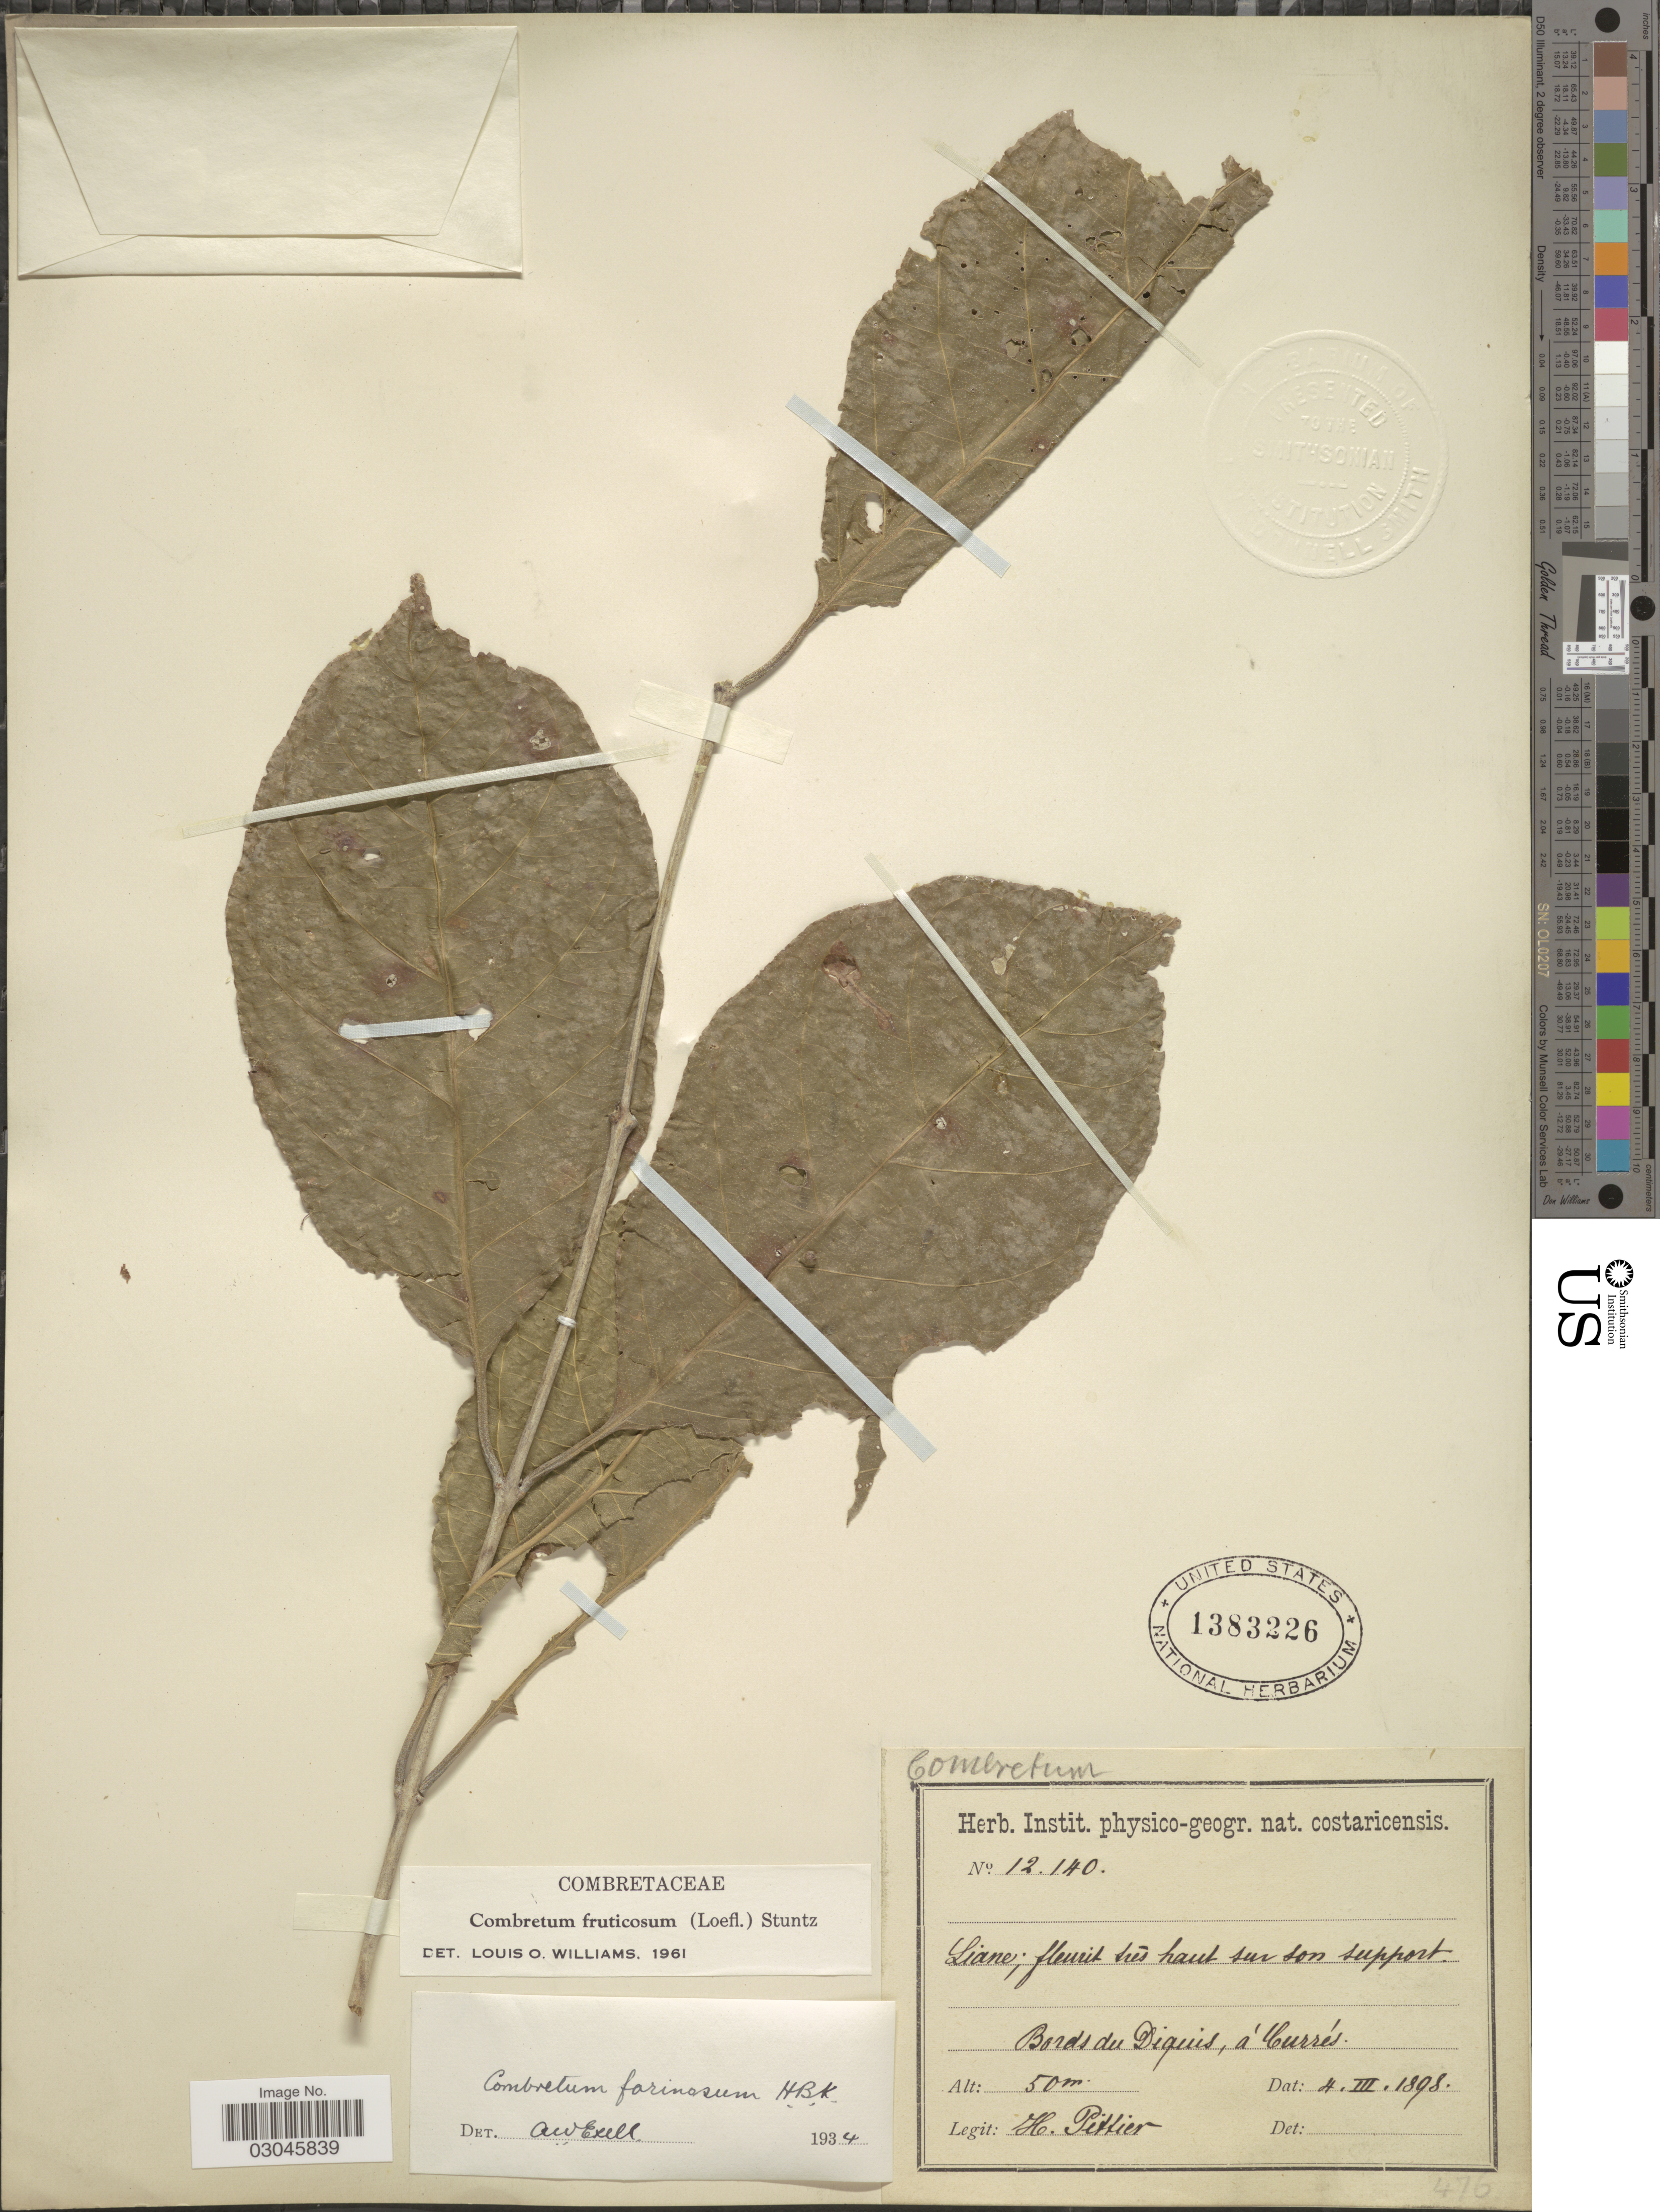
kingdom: Plantae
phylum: Tracheophyta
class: Magnoliopsida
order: Myrtales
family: Combretaceae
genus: Combretum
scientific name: Combretum fruticosum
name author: (Loefl.) Stuntz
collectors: H. F. Pittier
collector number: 12140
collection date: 1898-03-04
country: Costa Rica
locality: Bords du Diquis, à Currés.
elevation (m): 50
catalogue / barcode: US 1383226